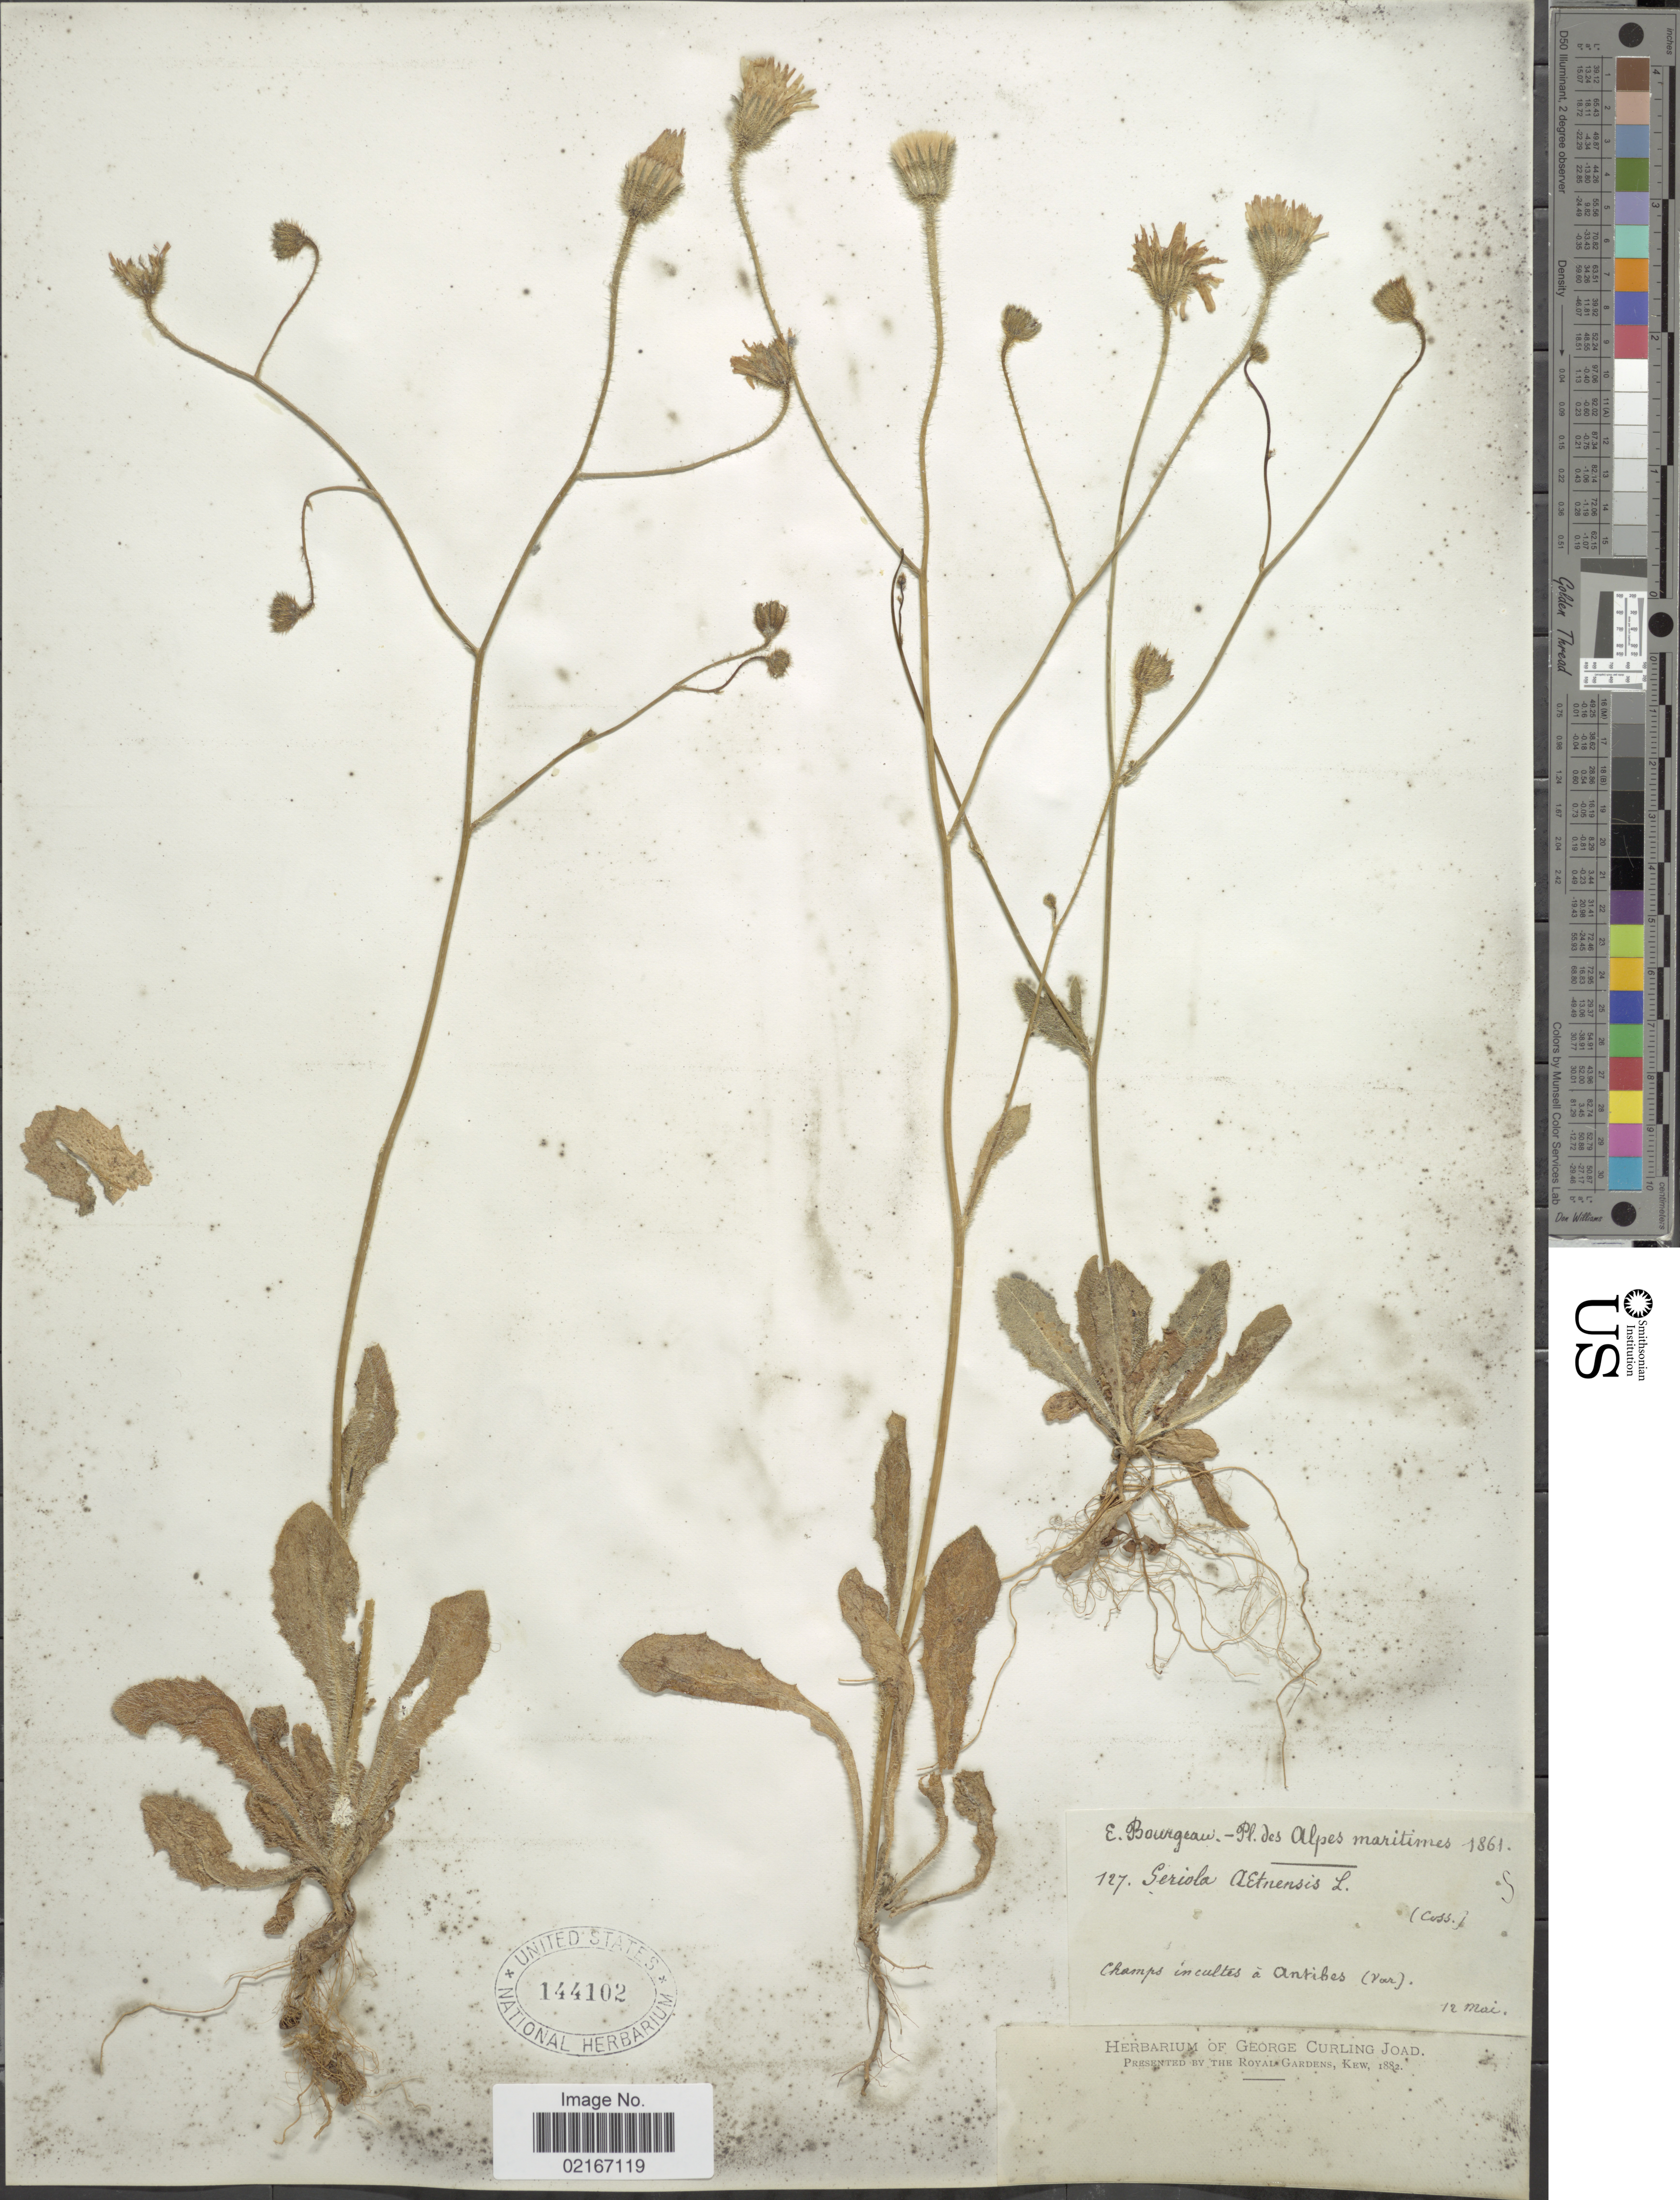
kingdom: Plantae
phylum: Tracheophyta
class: Magnoliopsida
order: Asterales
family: Asteraceae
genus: Hypochaeris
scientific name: Hypochaeris achyrophorus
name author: L.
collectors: E. Bourgeau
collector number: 127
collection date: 1861-05-12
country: France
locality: Alpes maritimes, Champs incultes a Antibes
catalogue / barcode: US 144102